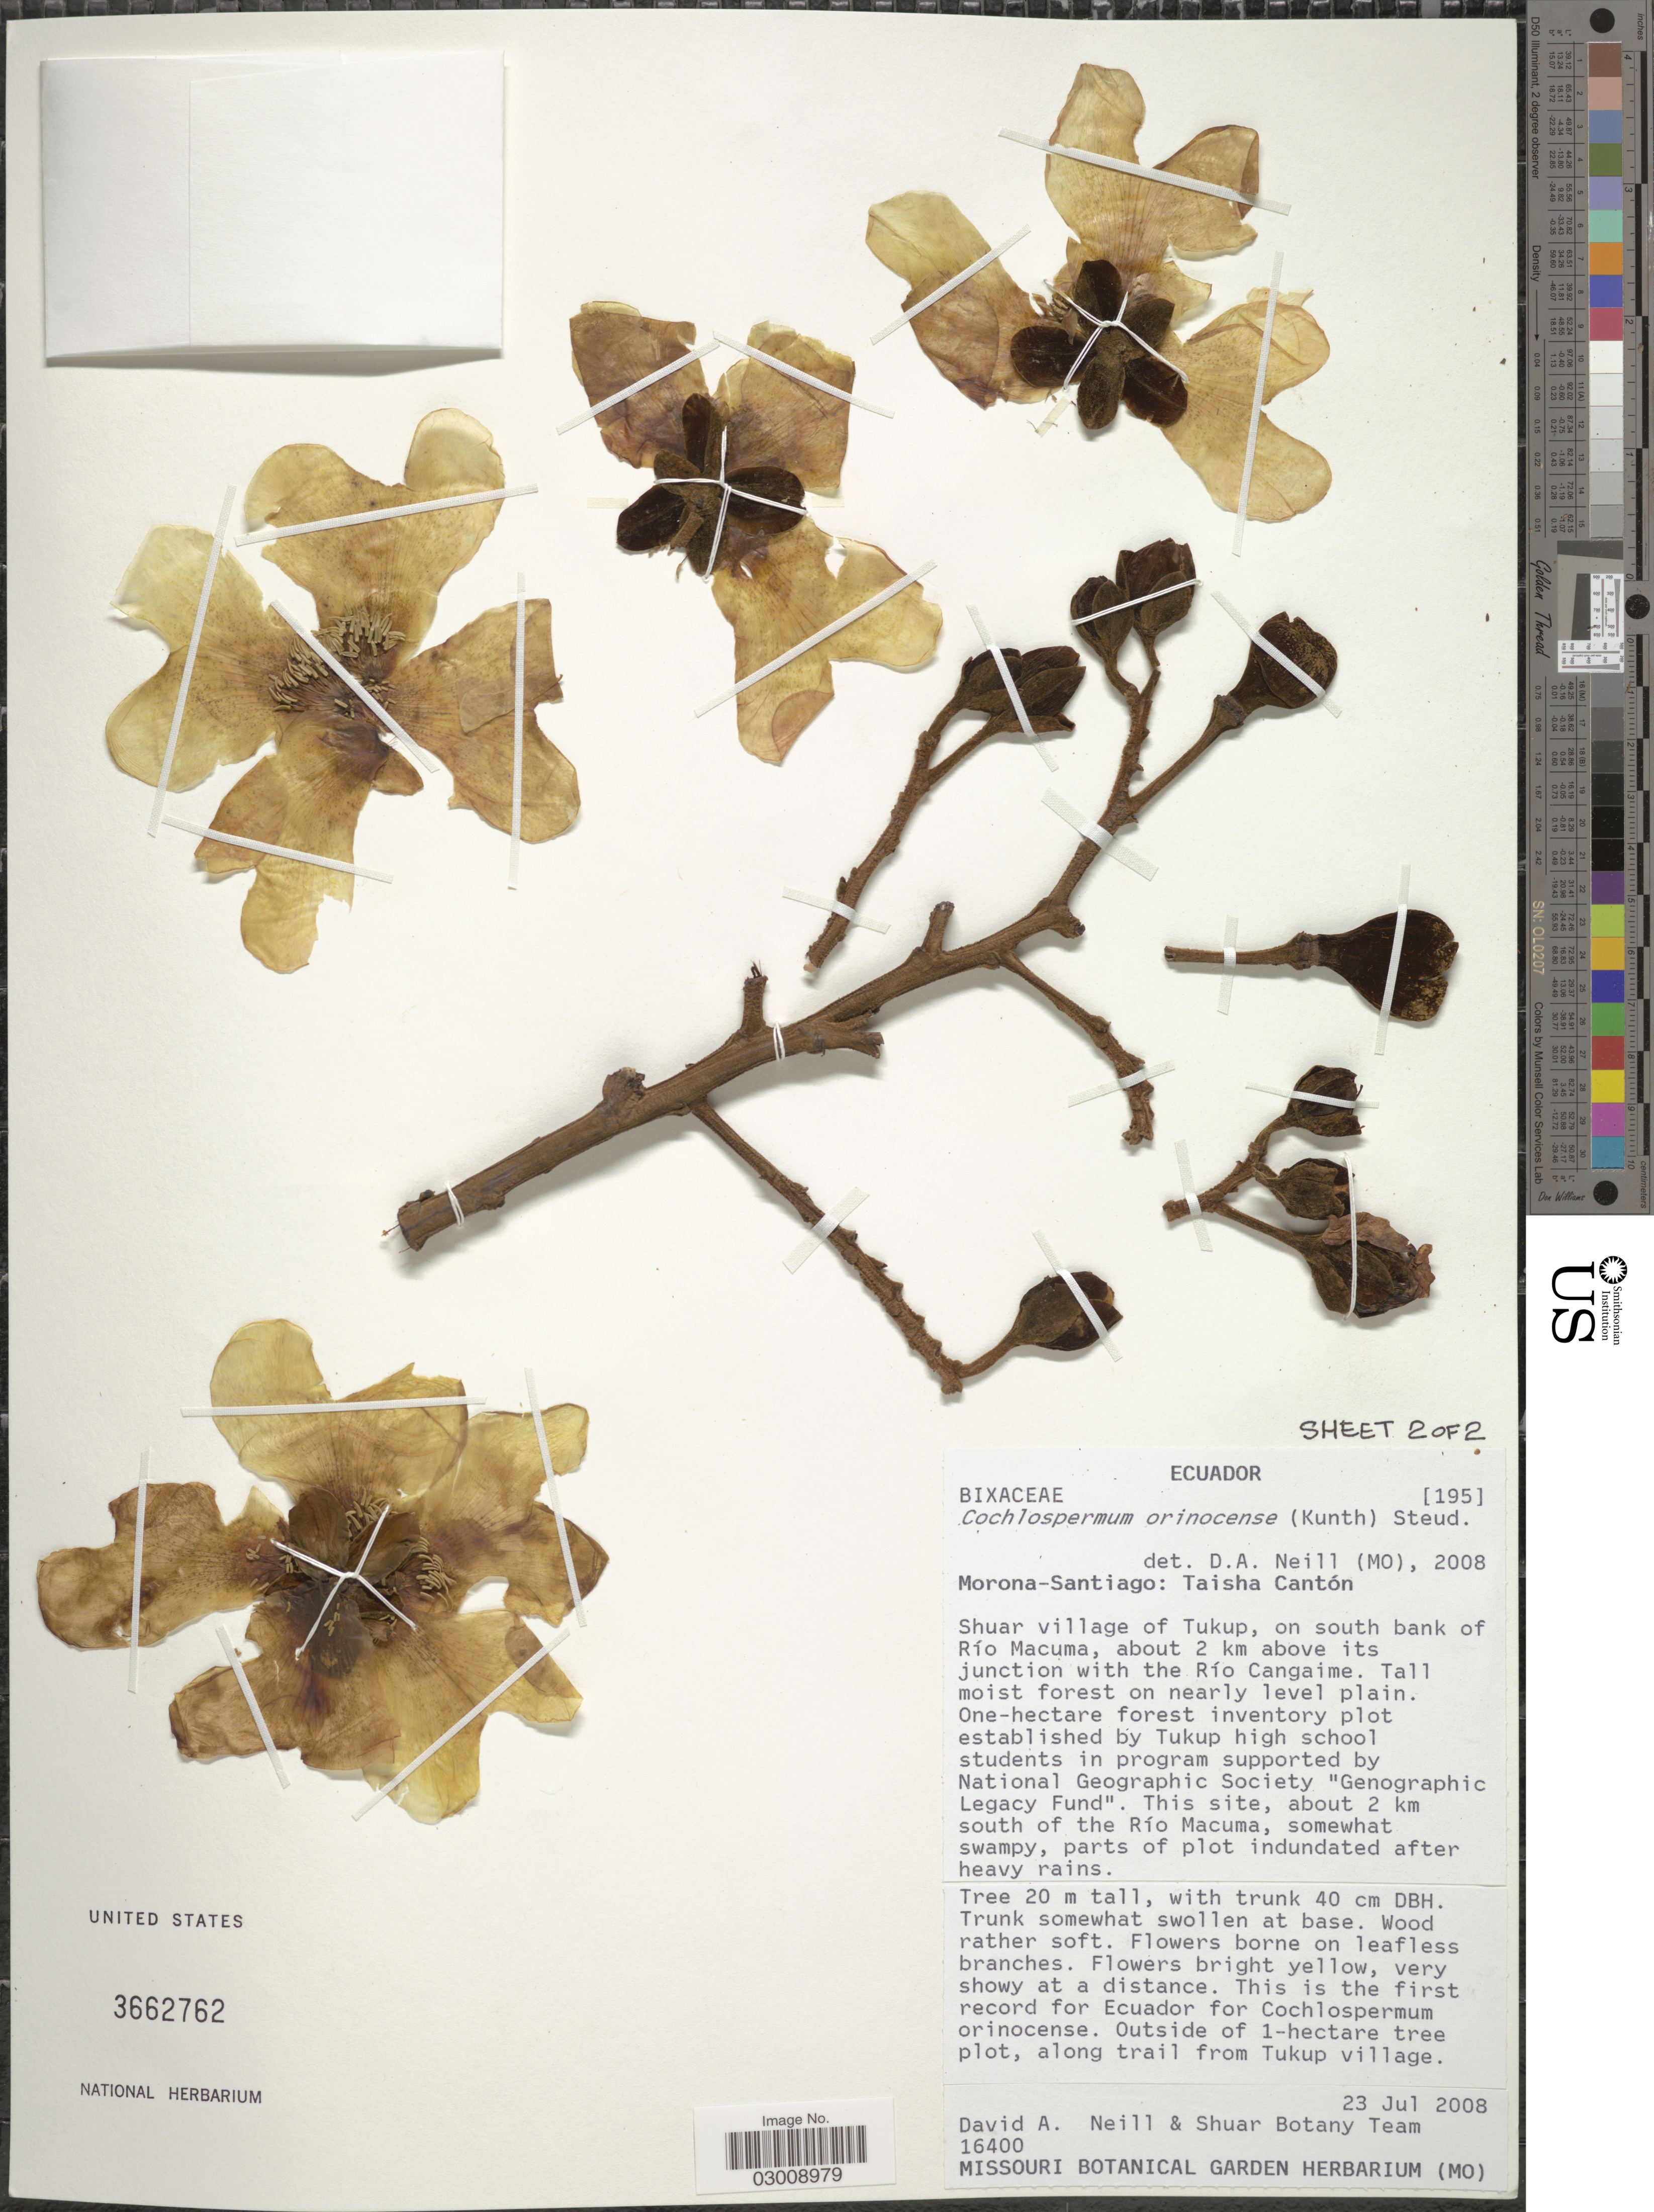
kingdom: Plantae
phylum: Tracheophyta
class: Magnoliopsida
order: Malvales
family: Cochlospermaceae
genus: Cochlospermum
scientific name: Cochlospermum orinocense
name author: (Kunth) Steud.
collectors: D. A. Neill & Shuar botany team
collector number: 16400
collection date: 2008-07-23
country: Ecuador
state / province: Morona-Santiago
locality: Taisha Cantón. Shuar village of Tukup, on south bank of Río Macuma, about 2 km above its junction with the Río Cangaime. This site, about 2 km south of the Río Macuma. Outside the 1-hectare tree plot, along trail from Tukup village.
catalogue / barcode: US 3662762